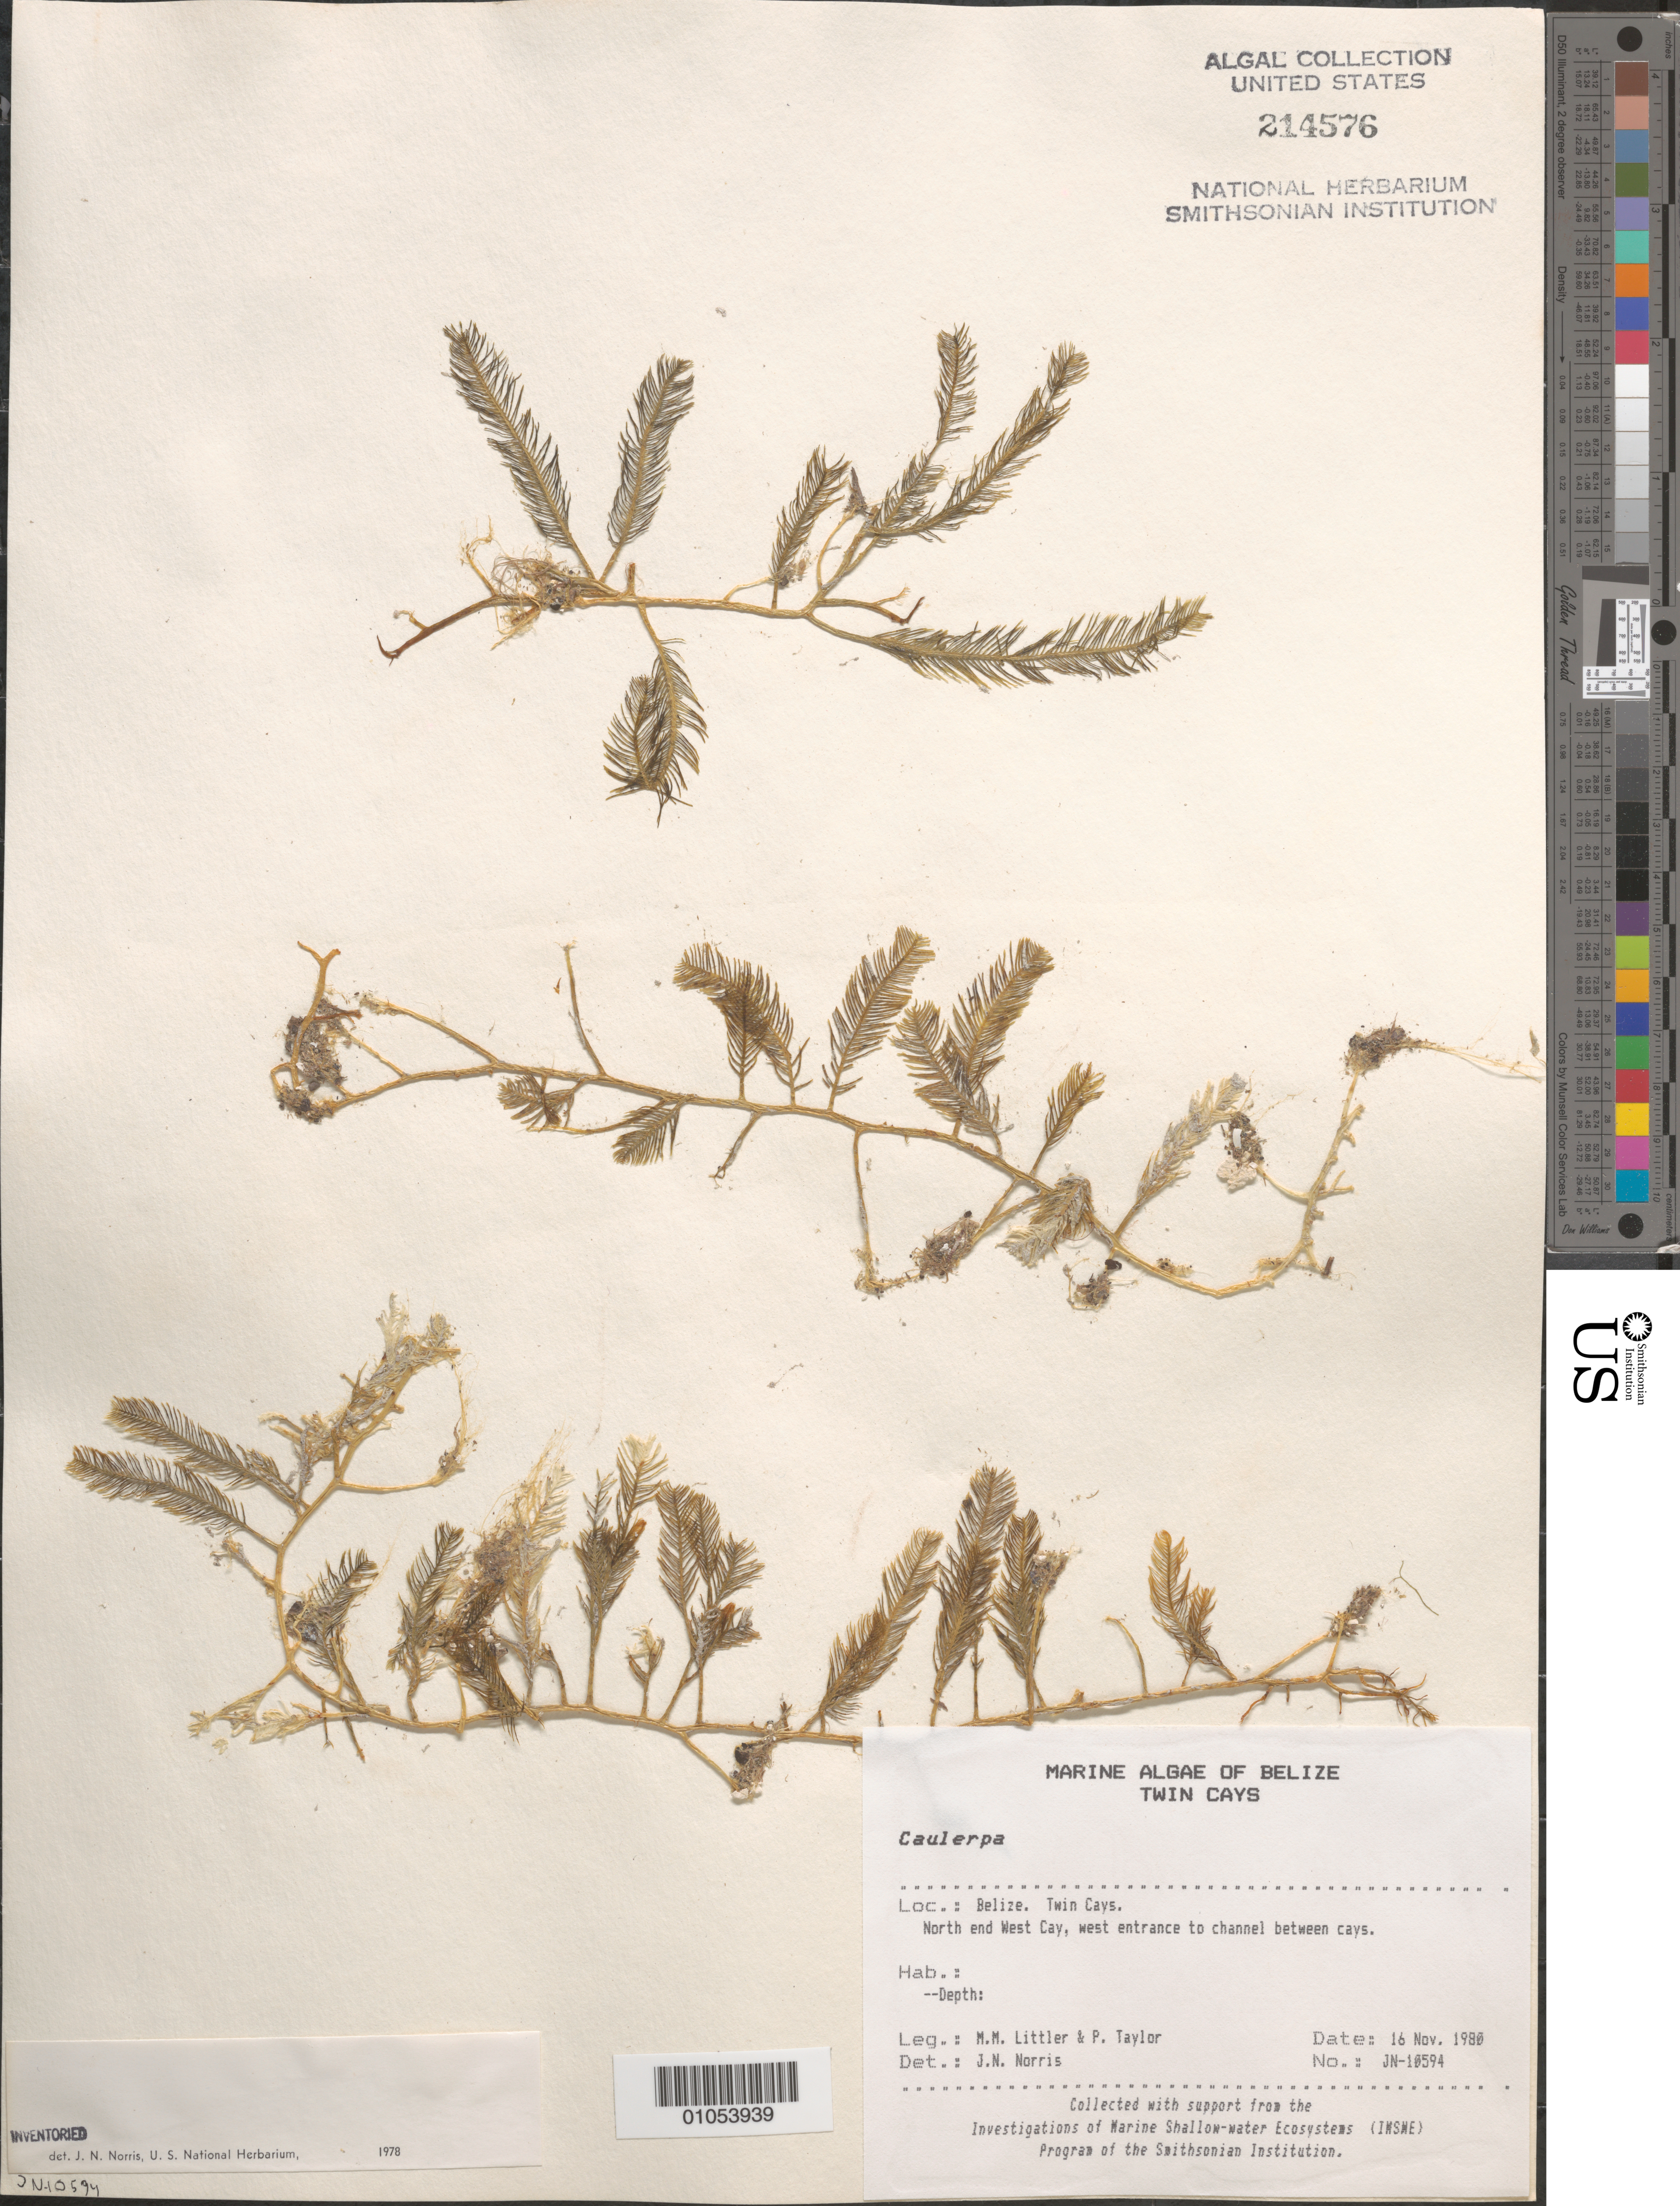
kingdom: Plantae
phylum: Chlorophyta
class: Ulvophyceae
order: Bryopsidales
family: Caulerpaceae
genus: Caulerpa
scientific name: Caulerpa sertularioides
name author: (S.G. Gmel.) M. Howe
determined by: Norris, James N.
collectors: M. M. Littler & P. R. Taylor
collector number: JN-10594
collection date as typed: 16 Nov 1980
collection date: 1980-11-16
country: Belize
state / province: Stann Creek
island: West Cay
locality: North end of West Cay, west entrance to channel between cays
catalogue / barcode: US 214576